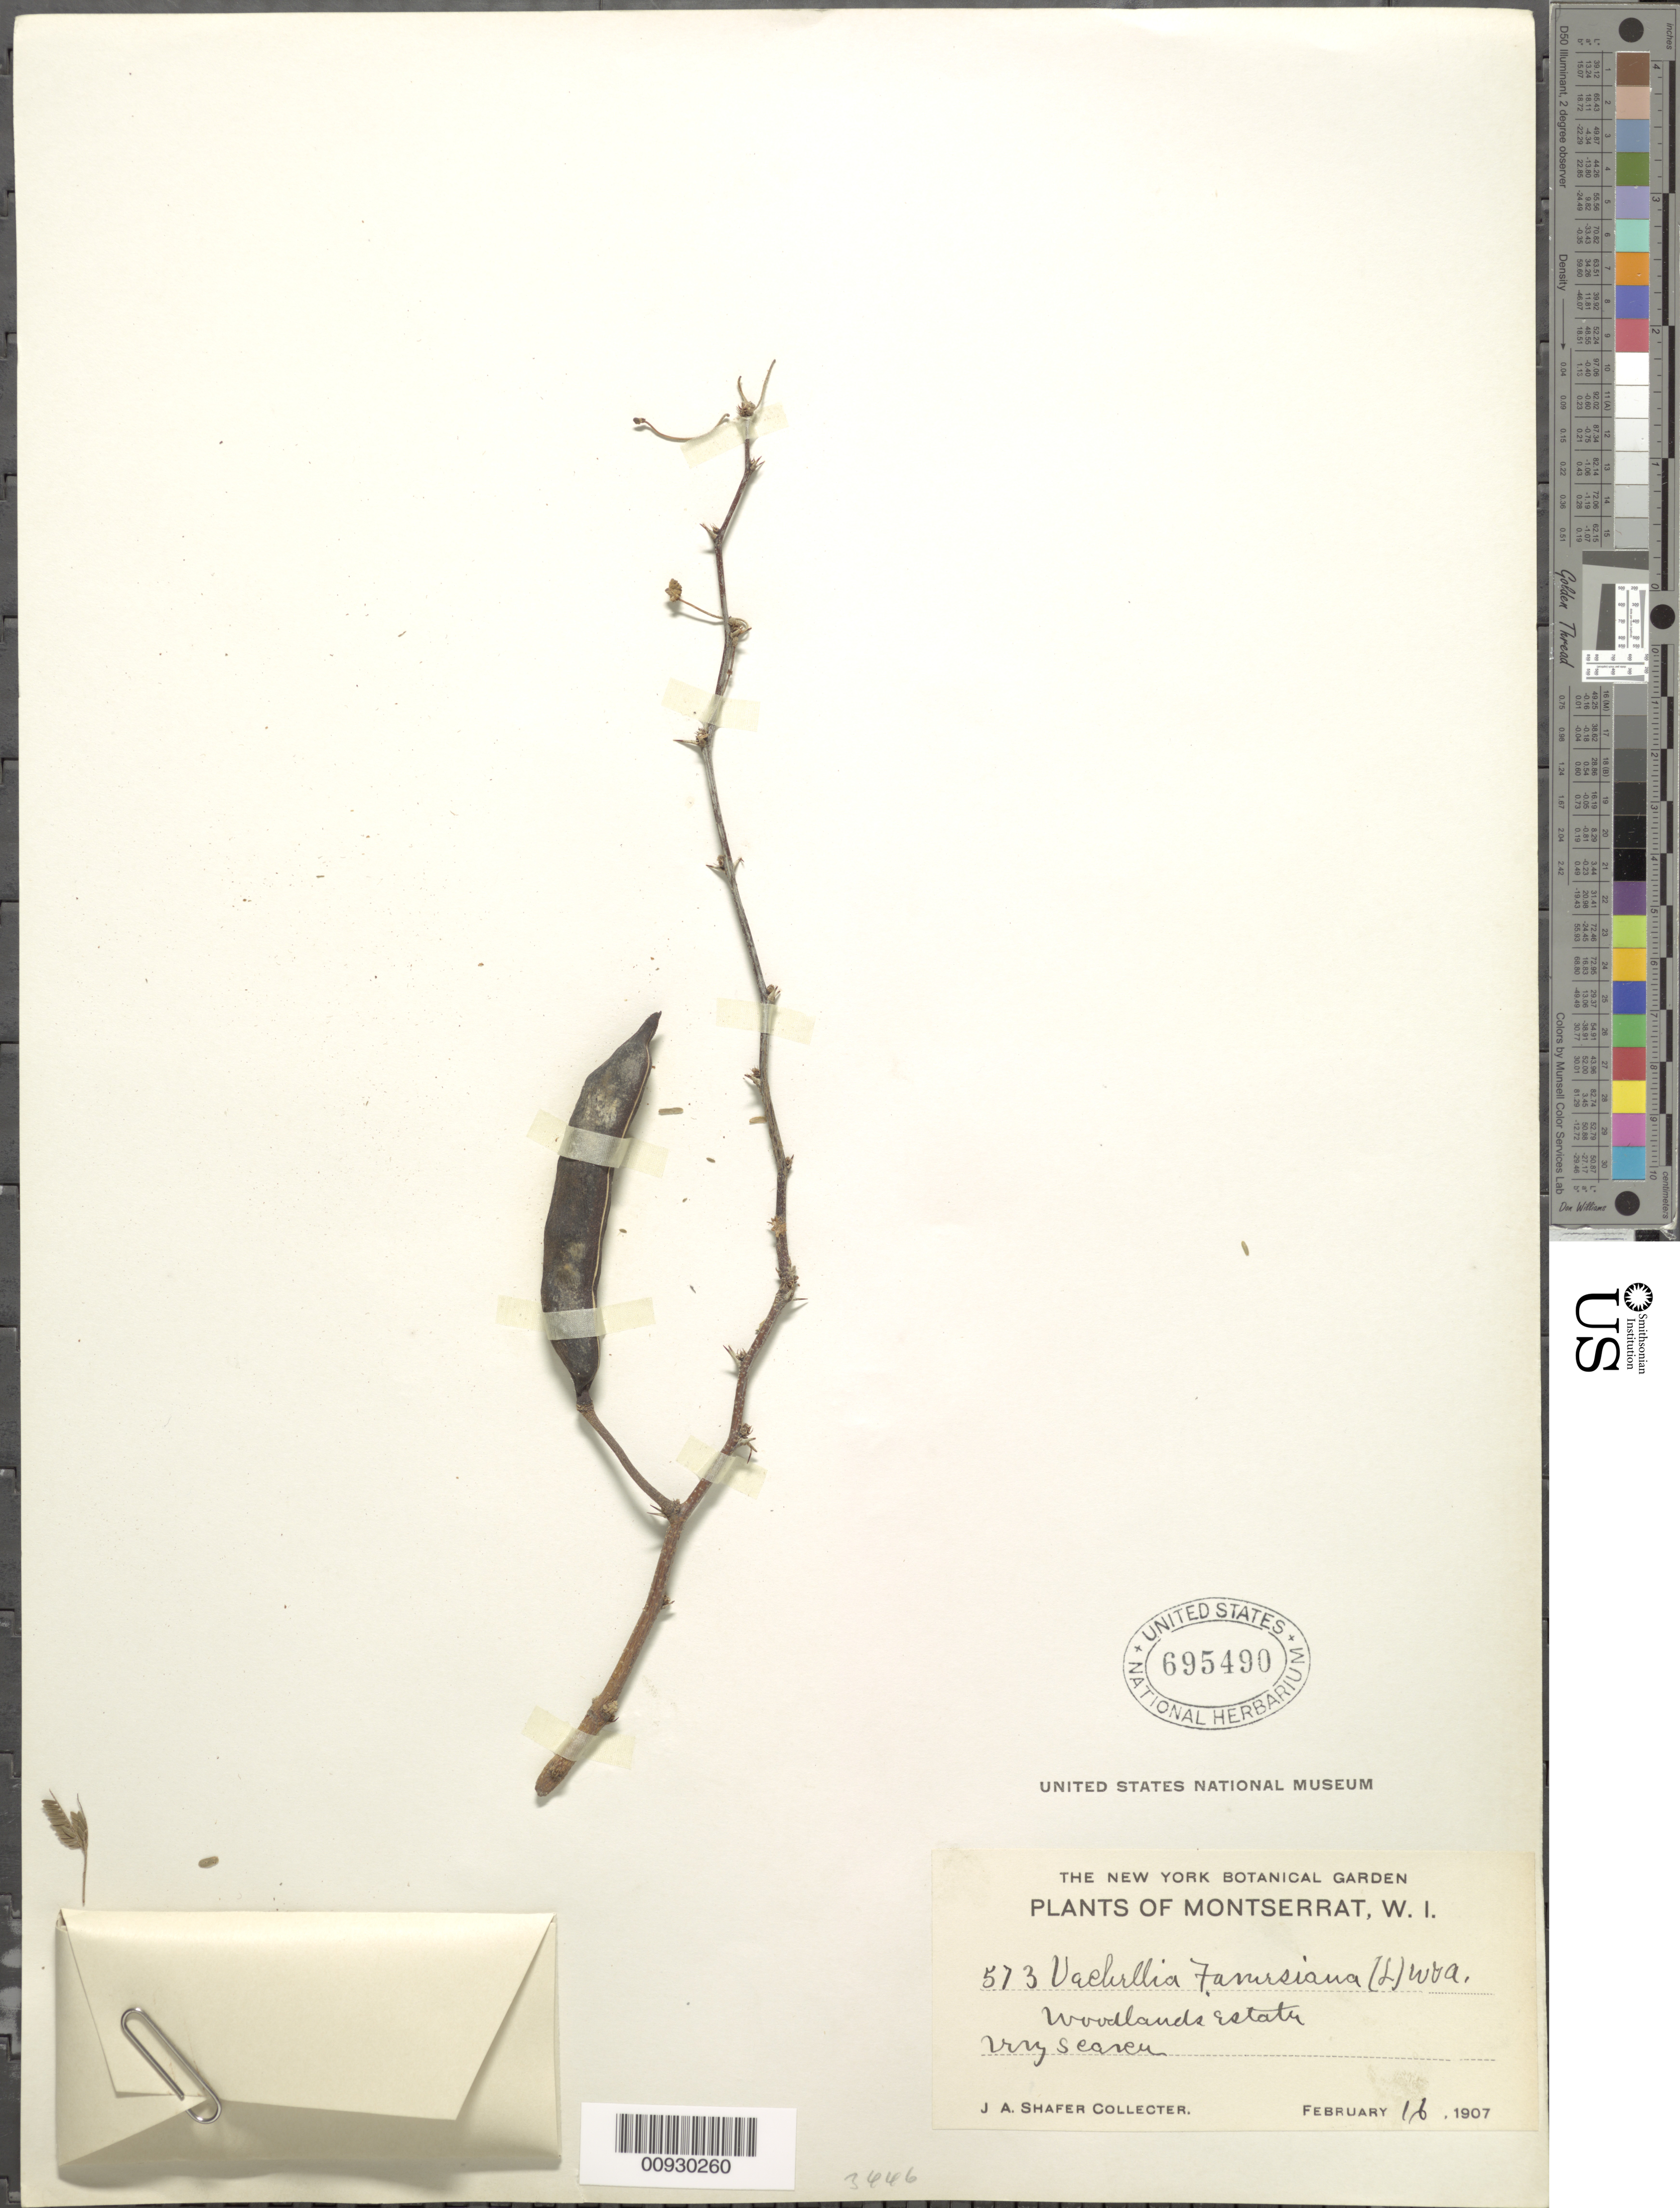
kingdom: Plantae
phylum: Tracheophyta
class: Magnoliopsida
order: Fabales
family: Fabaceae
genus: Vachellia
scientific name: Vachellia farnesiana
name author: (L.) Wight & Arn.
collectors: J. A. Shafer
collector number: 573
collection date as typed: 16 Feb 1907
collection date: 1907-02-16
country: Montserrat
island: Montserrat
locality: Woodlands Estate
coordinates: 0 N, 0 E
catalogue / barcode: US 695490